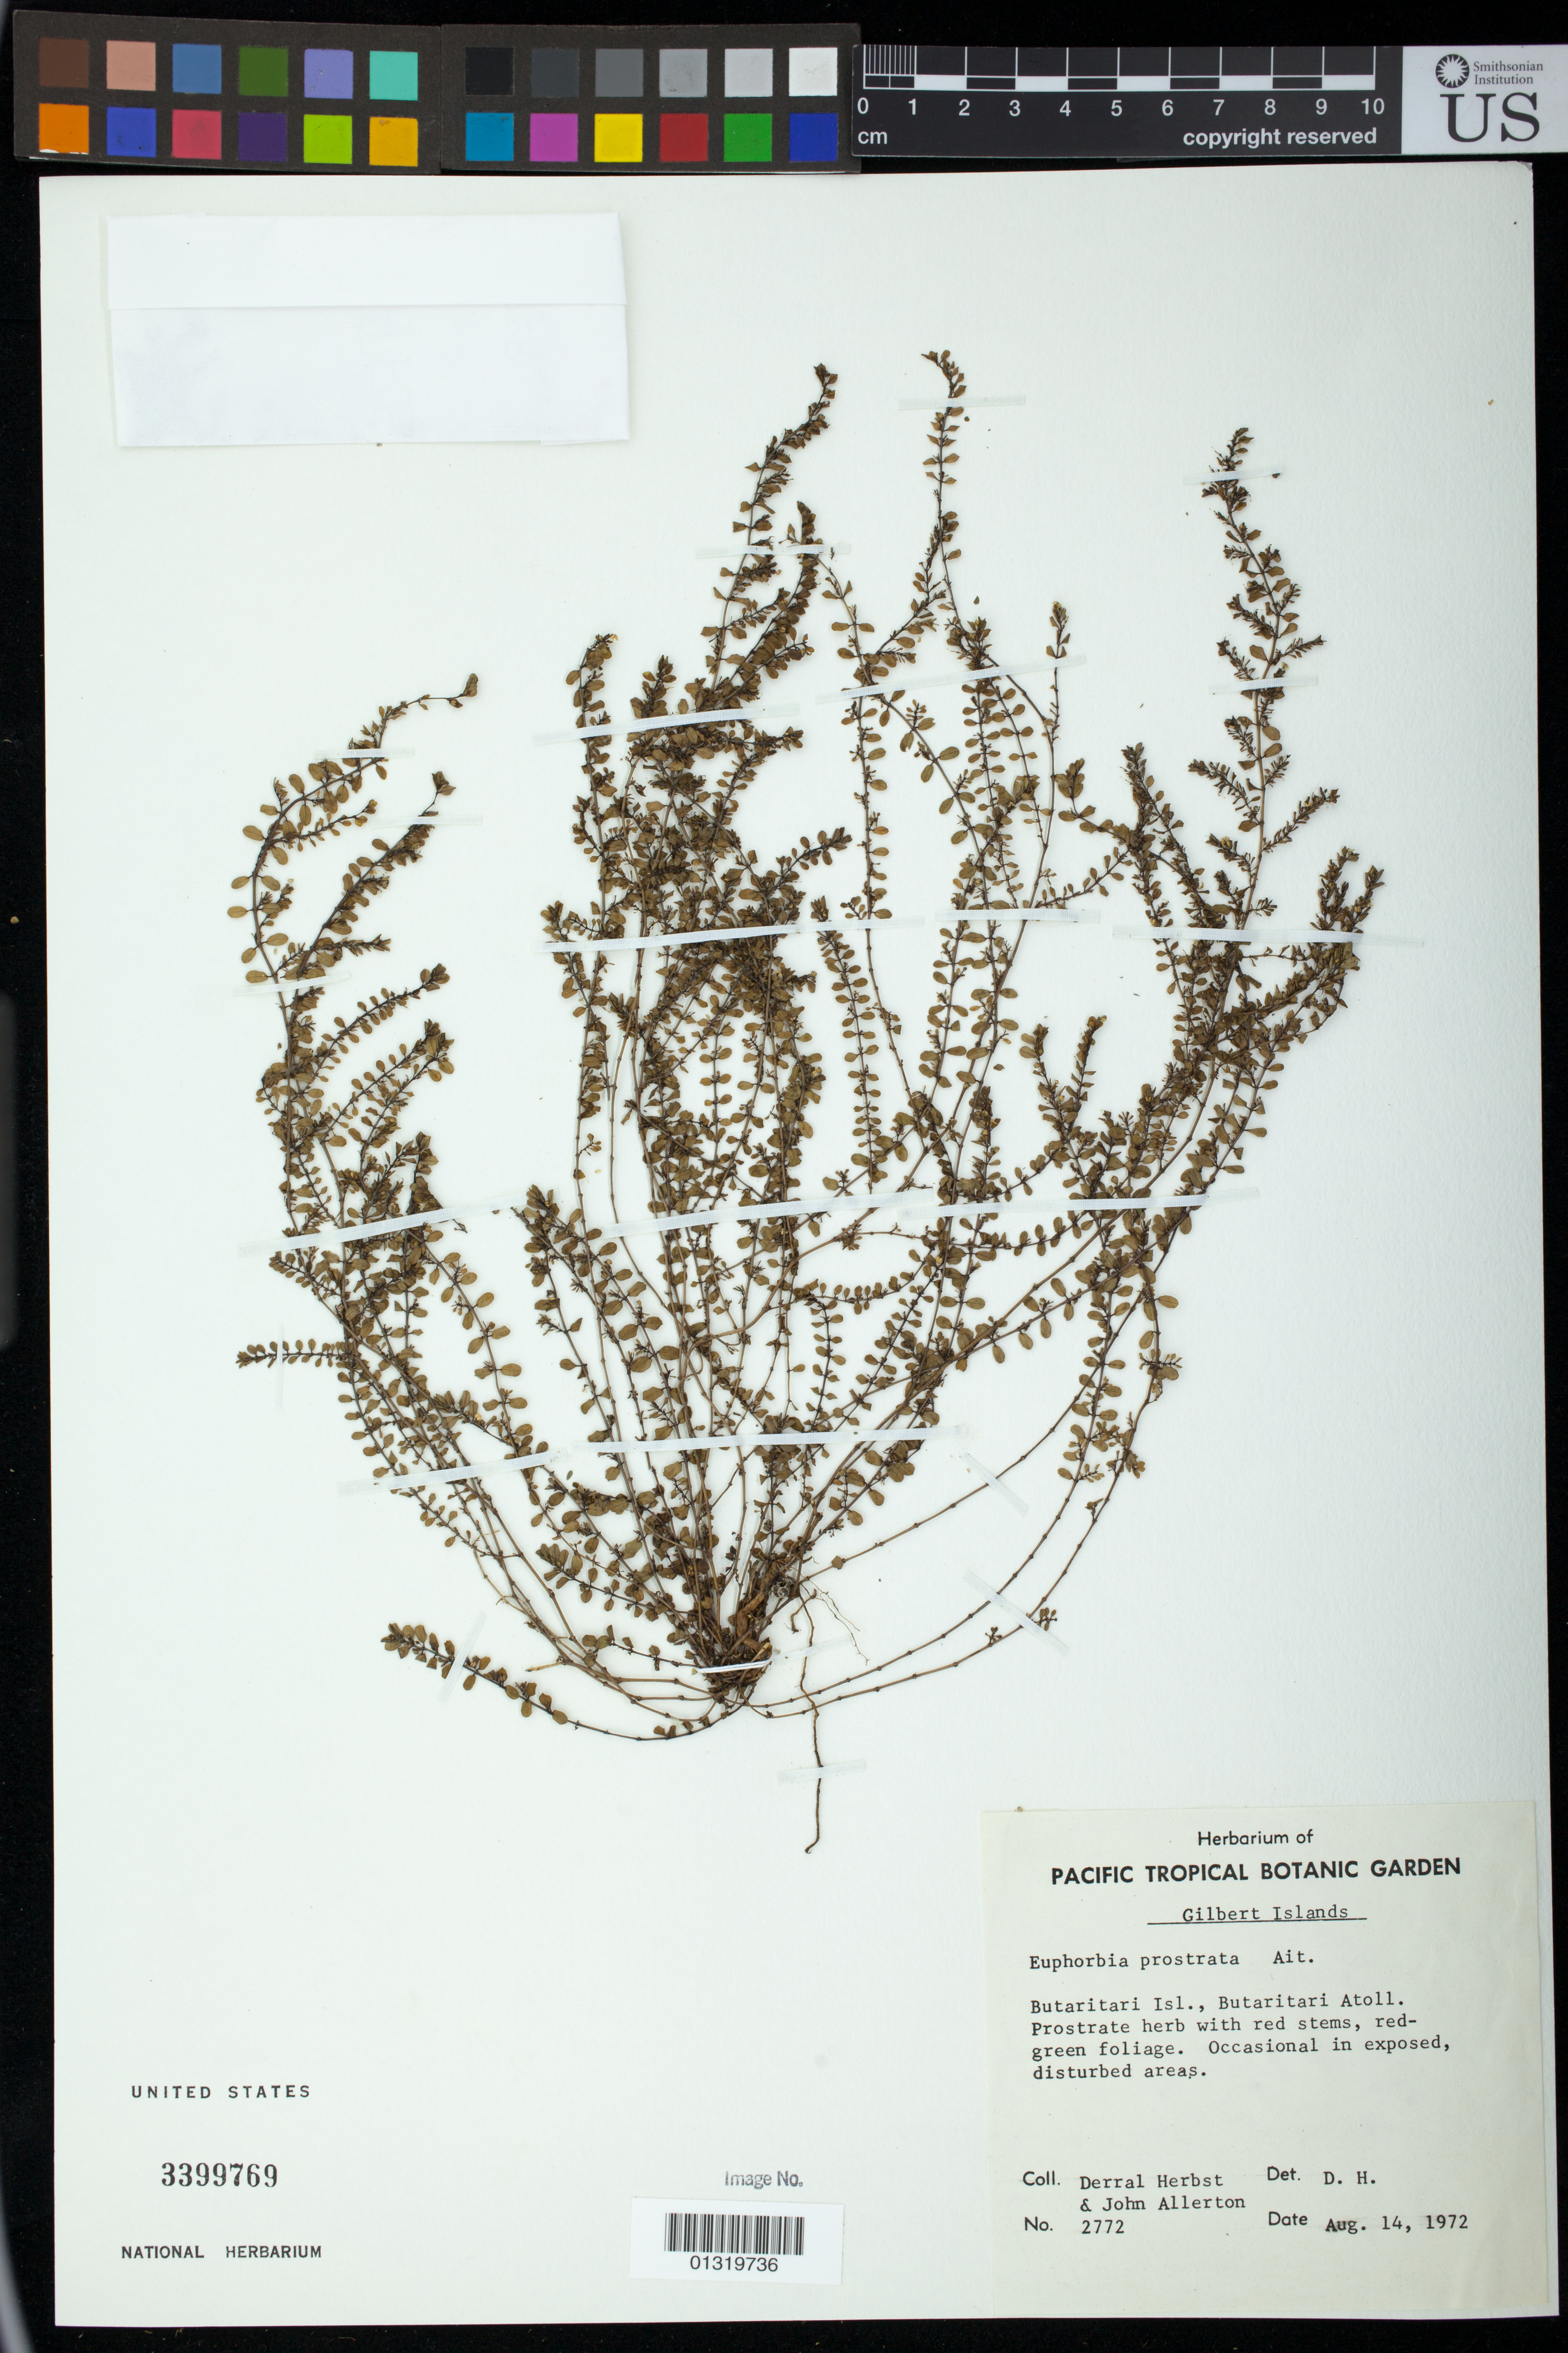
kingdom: Plantae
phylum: Tracheophyta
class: Magnoliopsida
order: Malpighiales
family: Euphorbiaceae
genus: Euphorbia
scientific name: Euphorbia prostrata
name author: Aiton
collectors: D. R. Herbst & J. Allerton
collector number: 2772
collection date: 1972-08-14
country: Kiribati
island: Butaritari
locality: Butaritari Isl., Butaritari Atoll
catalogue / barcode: US 3399769